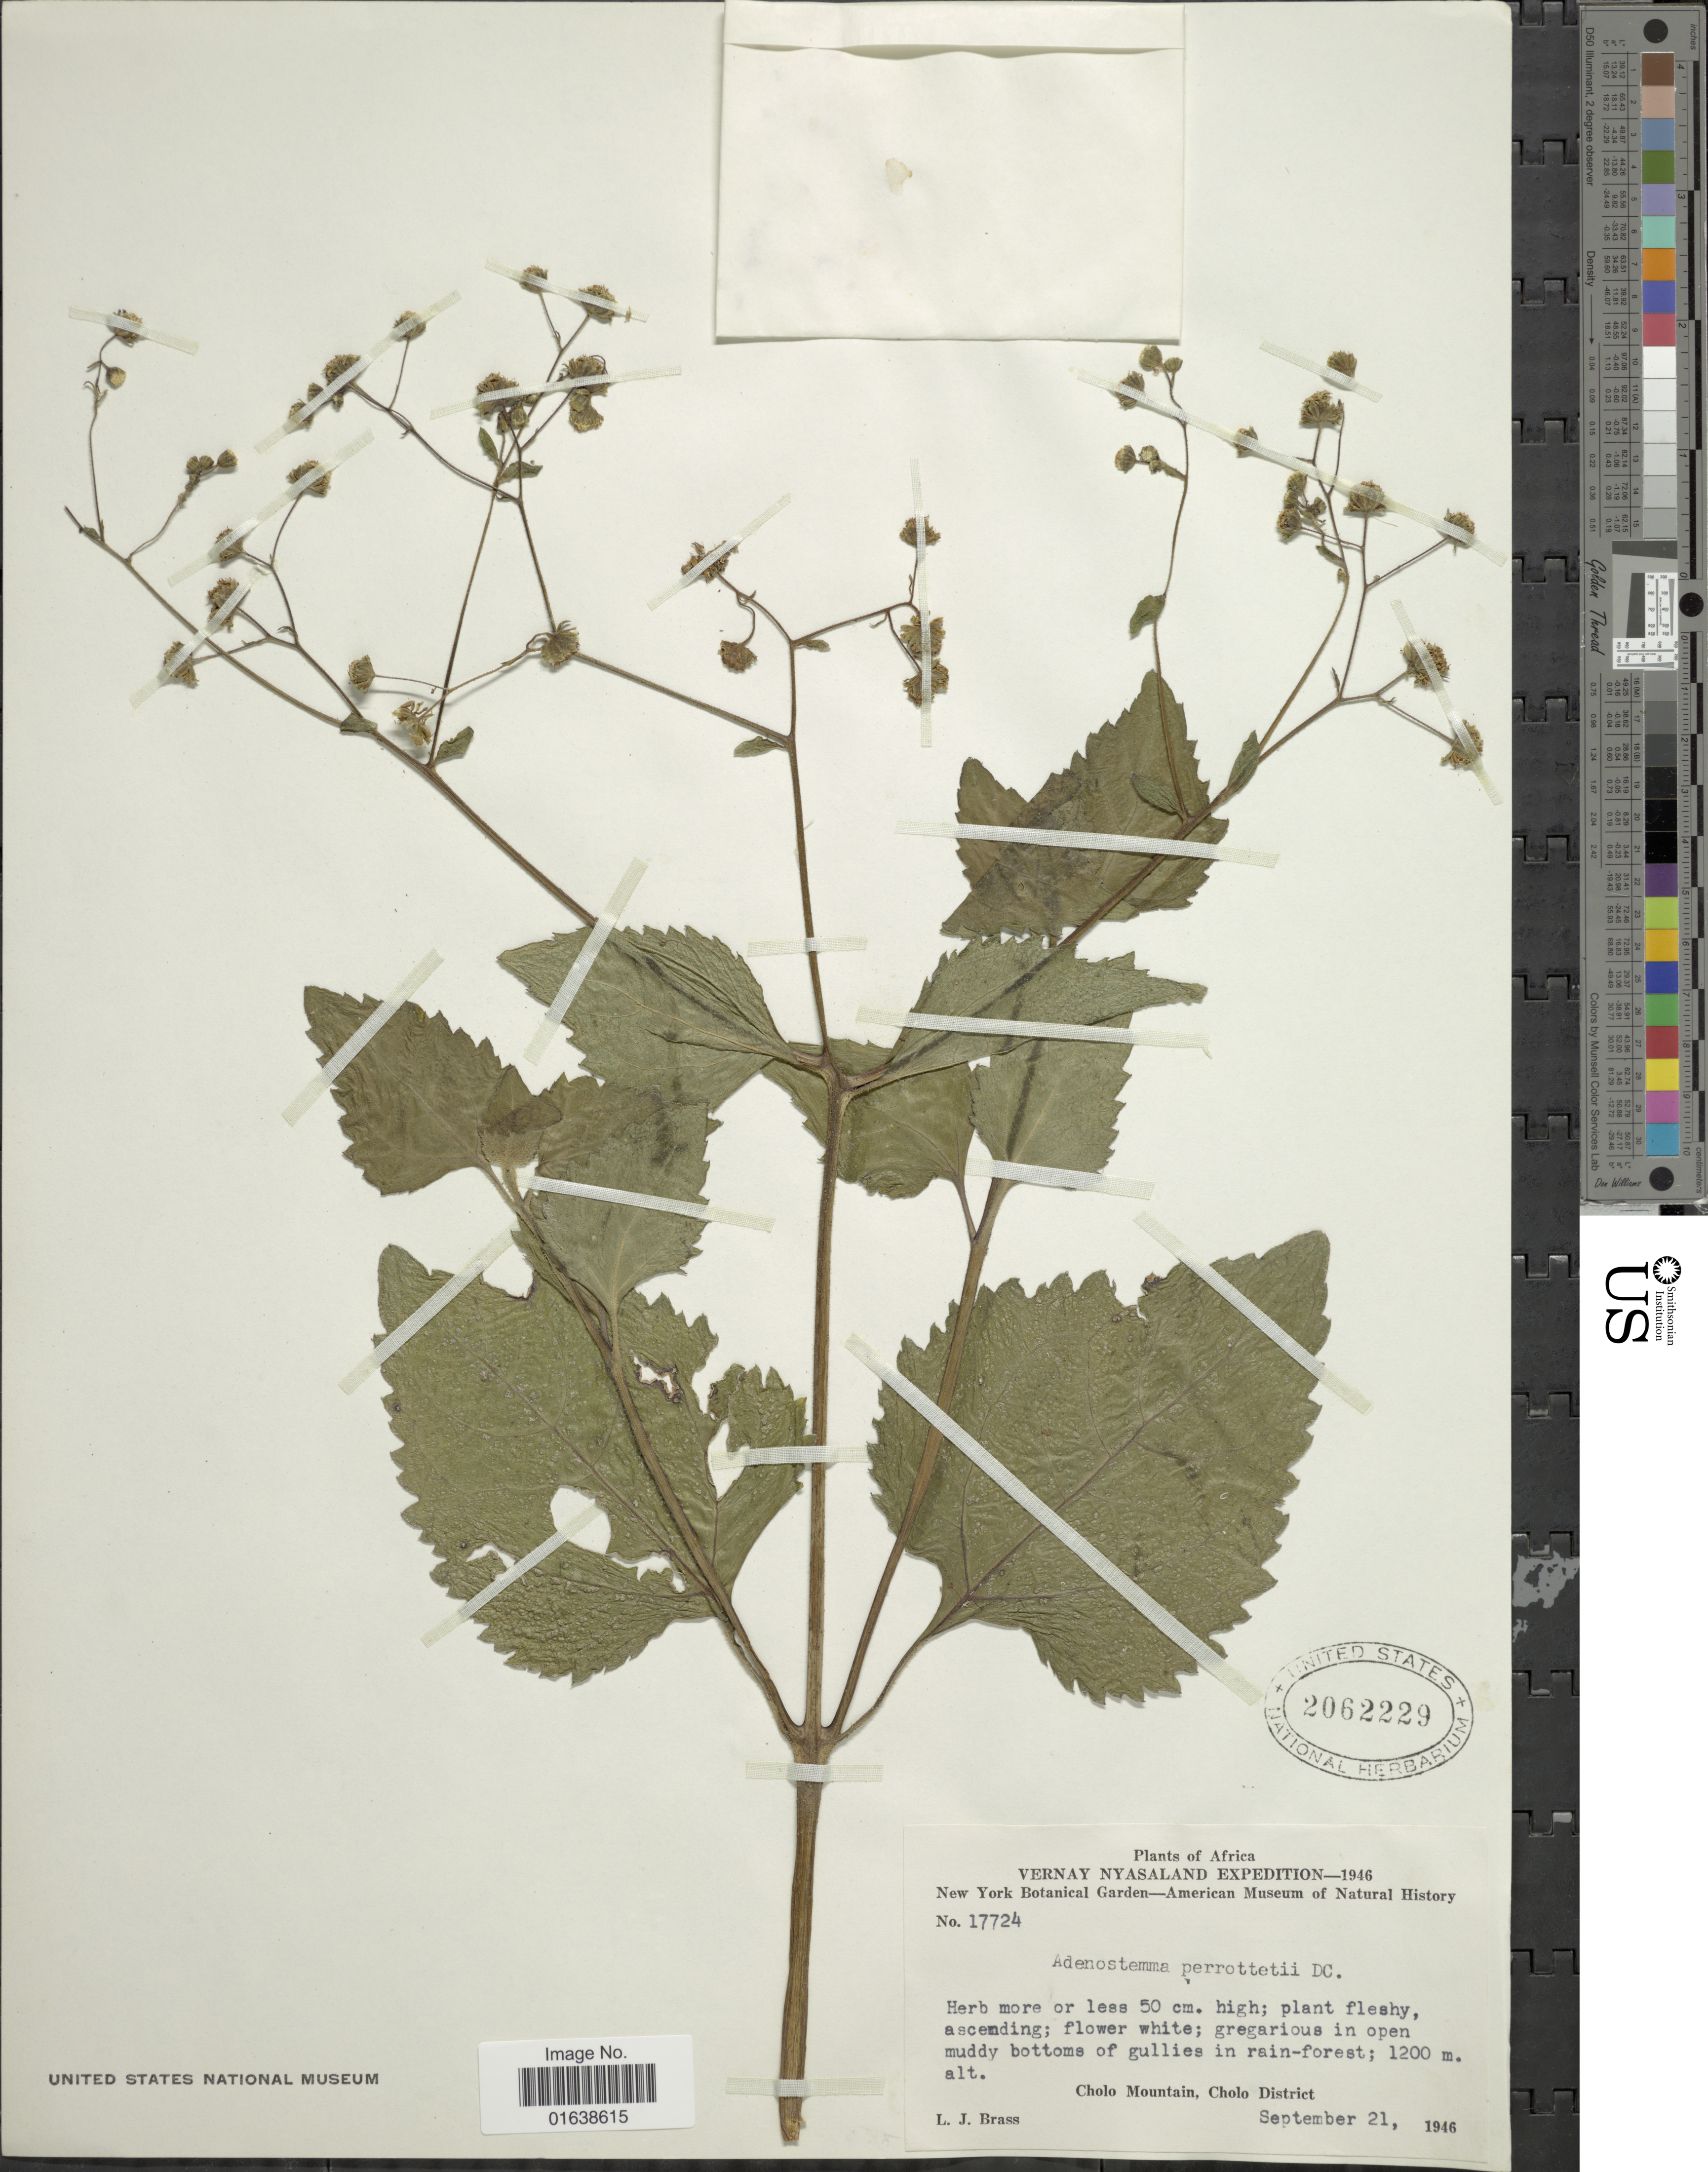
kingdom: Plantae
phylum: Tracheophyta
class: Magnoliopsida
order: Asterales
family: Asteraceae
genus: Adenostemma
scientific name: Adenostemma perrottetii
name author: DC.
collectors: L. J. Brass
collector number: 17724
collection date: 1946-09-21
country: Malawi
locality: Africa. Cholo Mountain, Cholo District. Vernay Nyasaland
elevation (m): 1200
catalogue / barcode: US 2062229